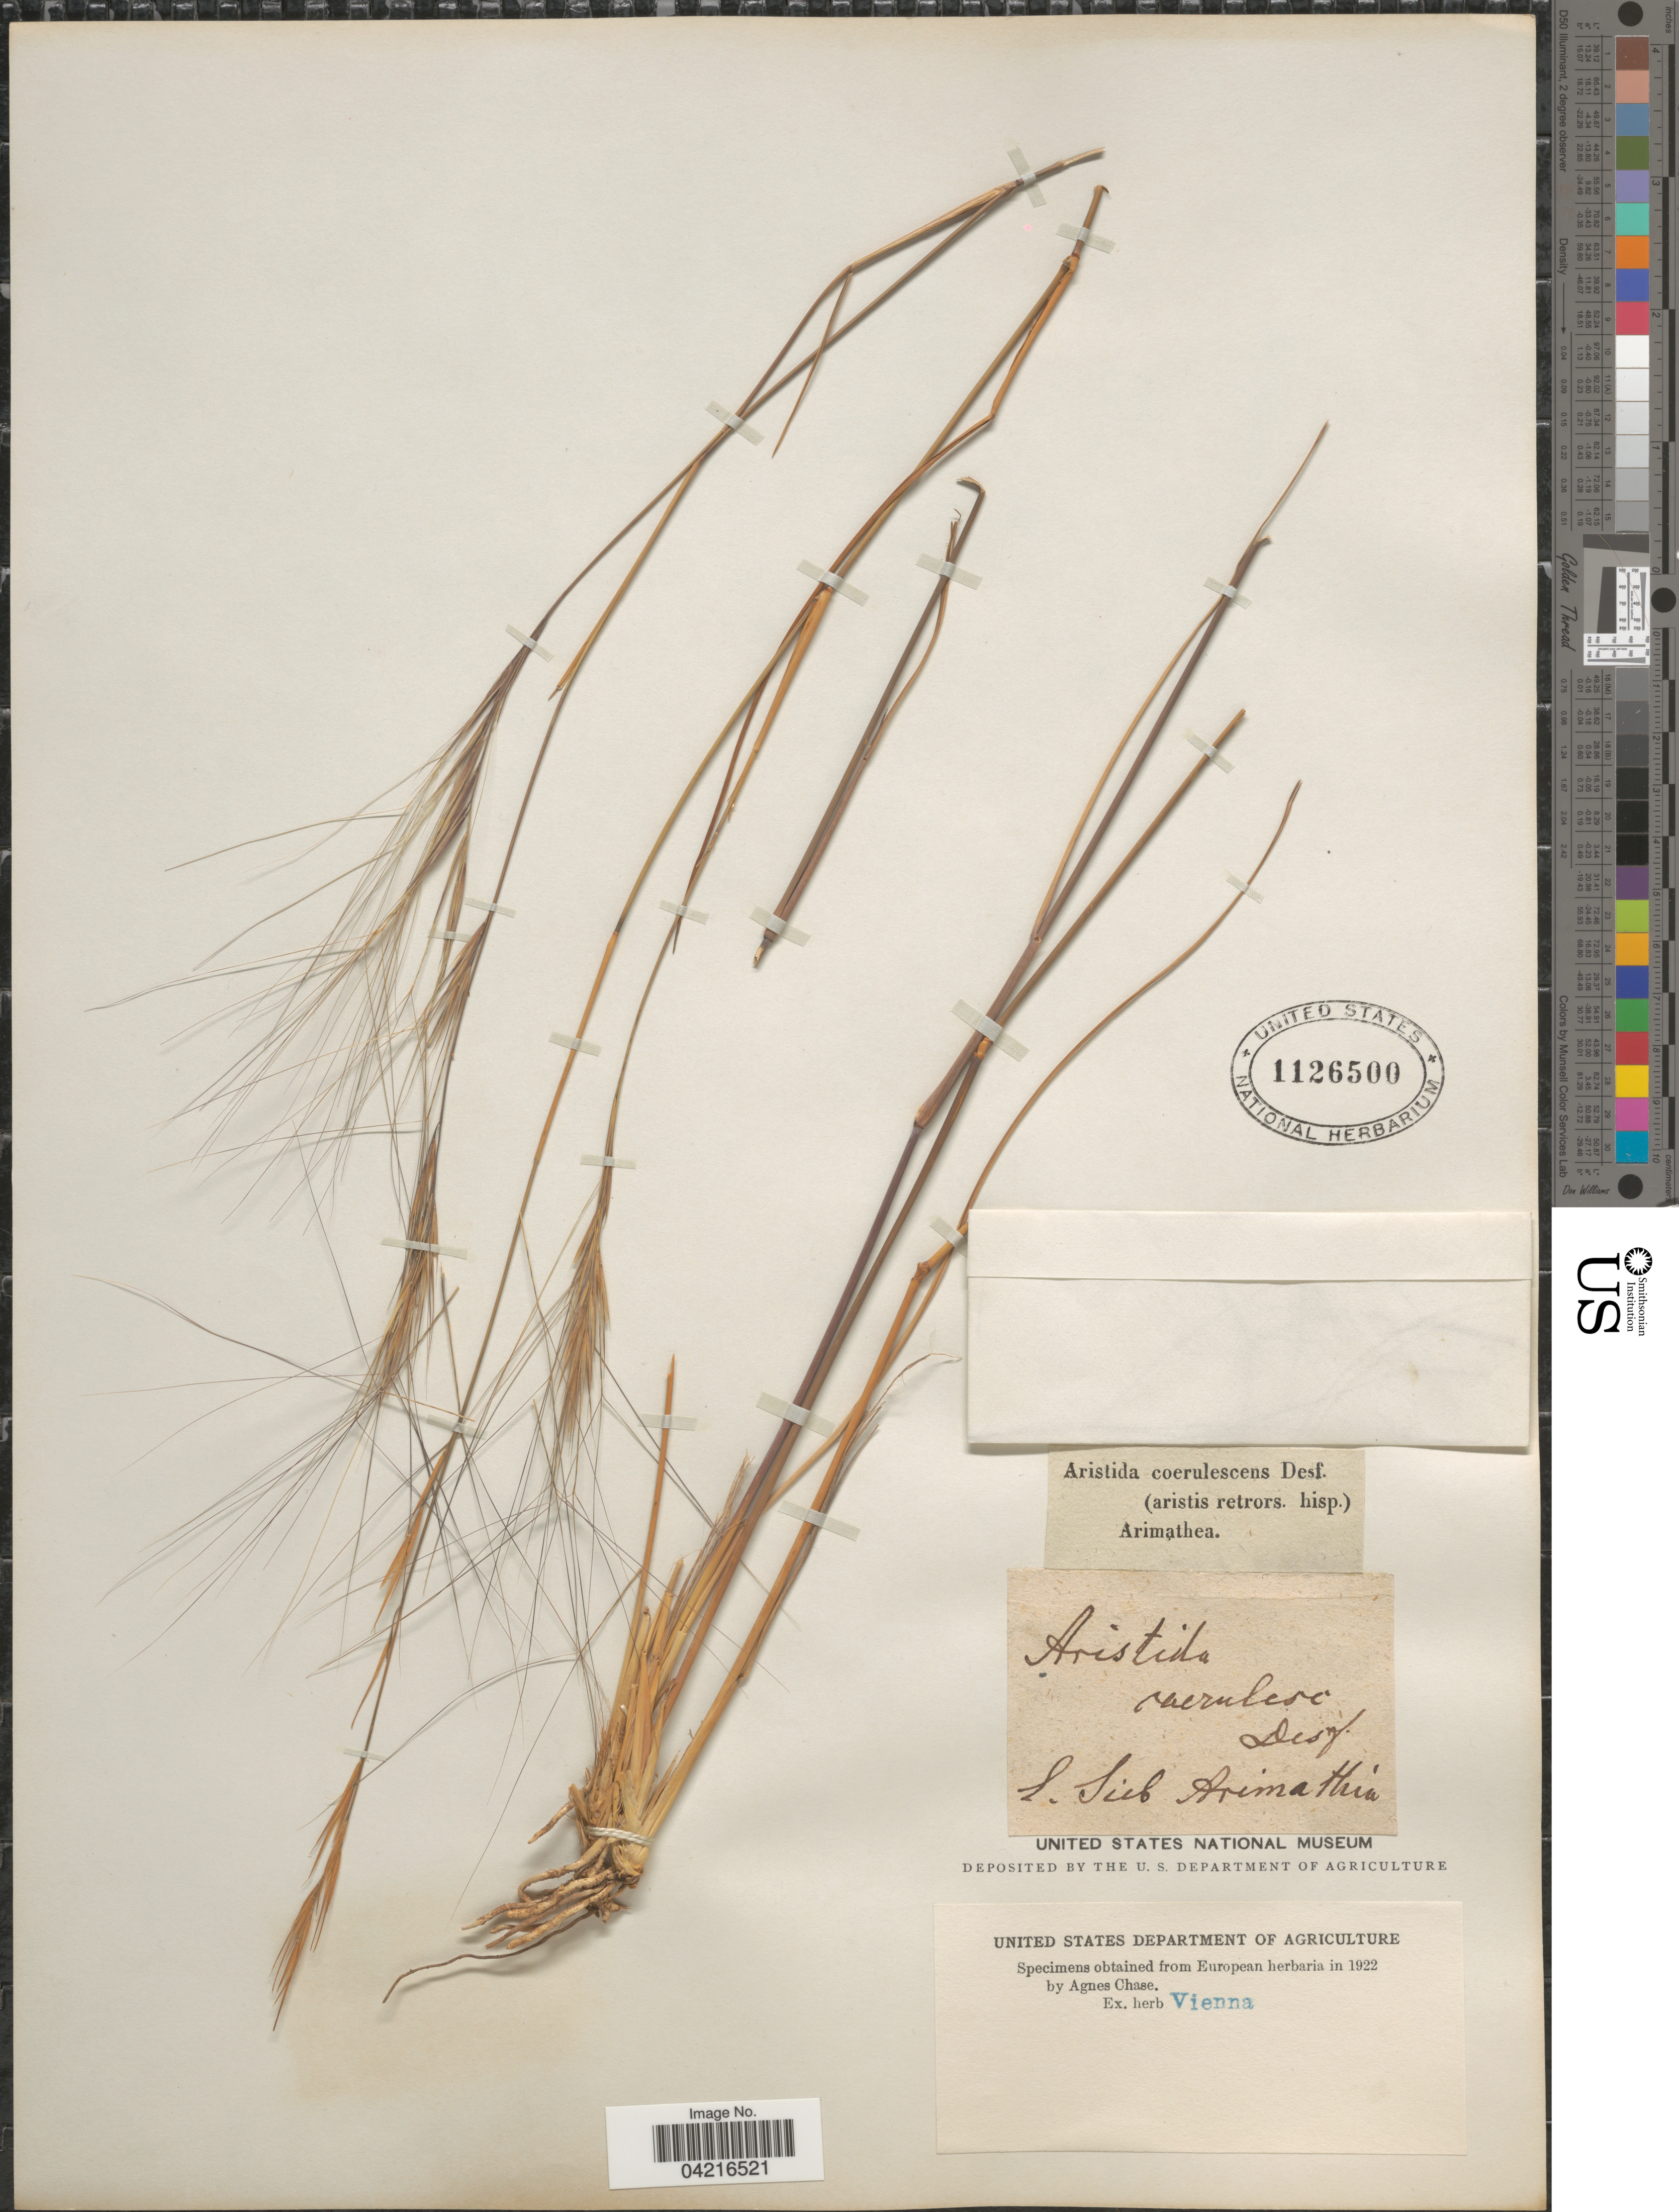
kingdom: Plantae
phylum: Tracheophyta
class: Liliopsida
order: Poales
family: Poaceae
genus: Aristida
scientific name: Aristida sieberiana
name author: Trin. ex Spreng.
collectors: ex herb. Vienna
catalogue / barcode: US 1126500